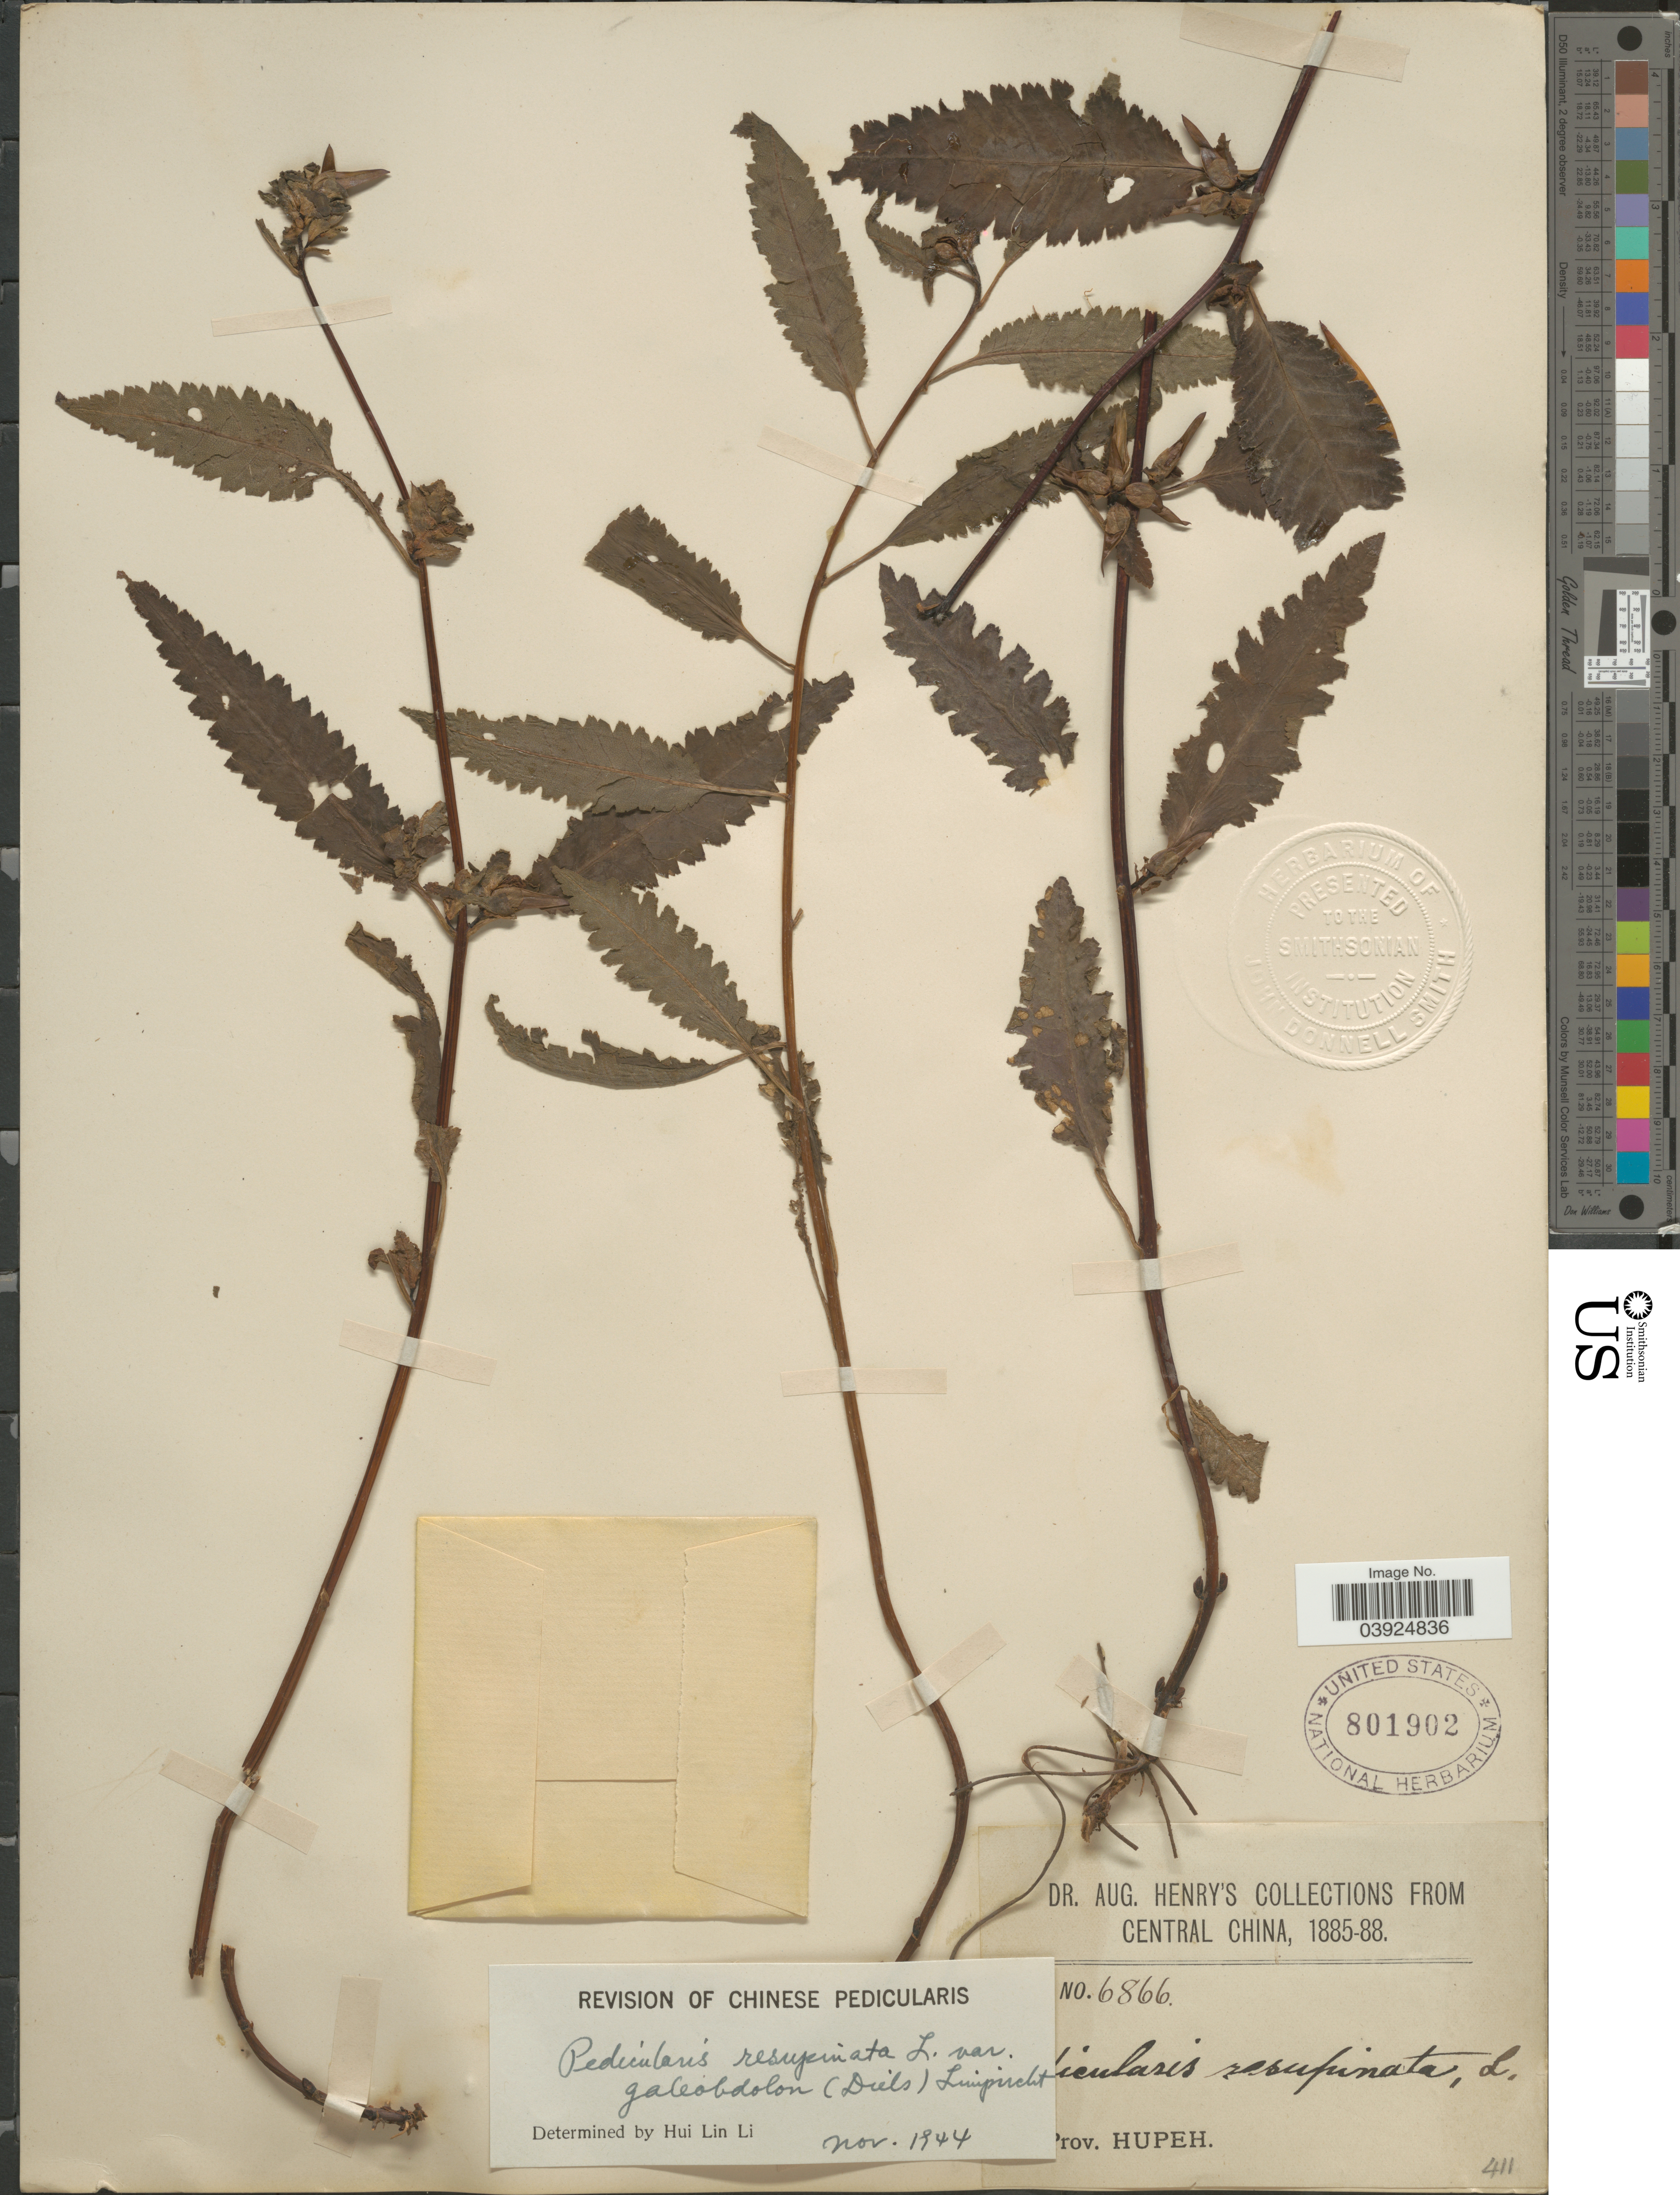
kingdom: Plantae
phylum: Tracheophyta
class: Magnoliopsida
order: Lamiales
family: Orobanchaceae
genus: Pedicularis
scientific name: Pedicularis resupinata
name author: L.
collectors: A. Henry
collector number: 6866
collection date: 1885/1888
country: China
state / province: Hubei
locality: Central China. Prov. Hupeh.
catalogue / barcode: US 801902